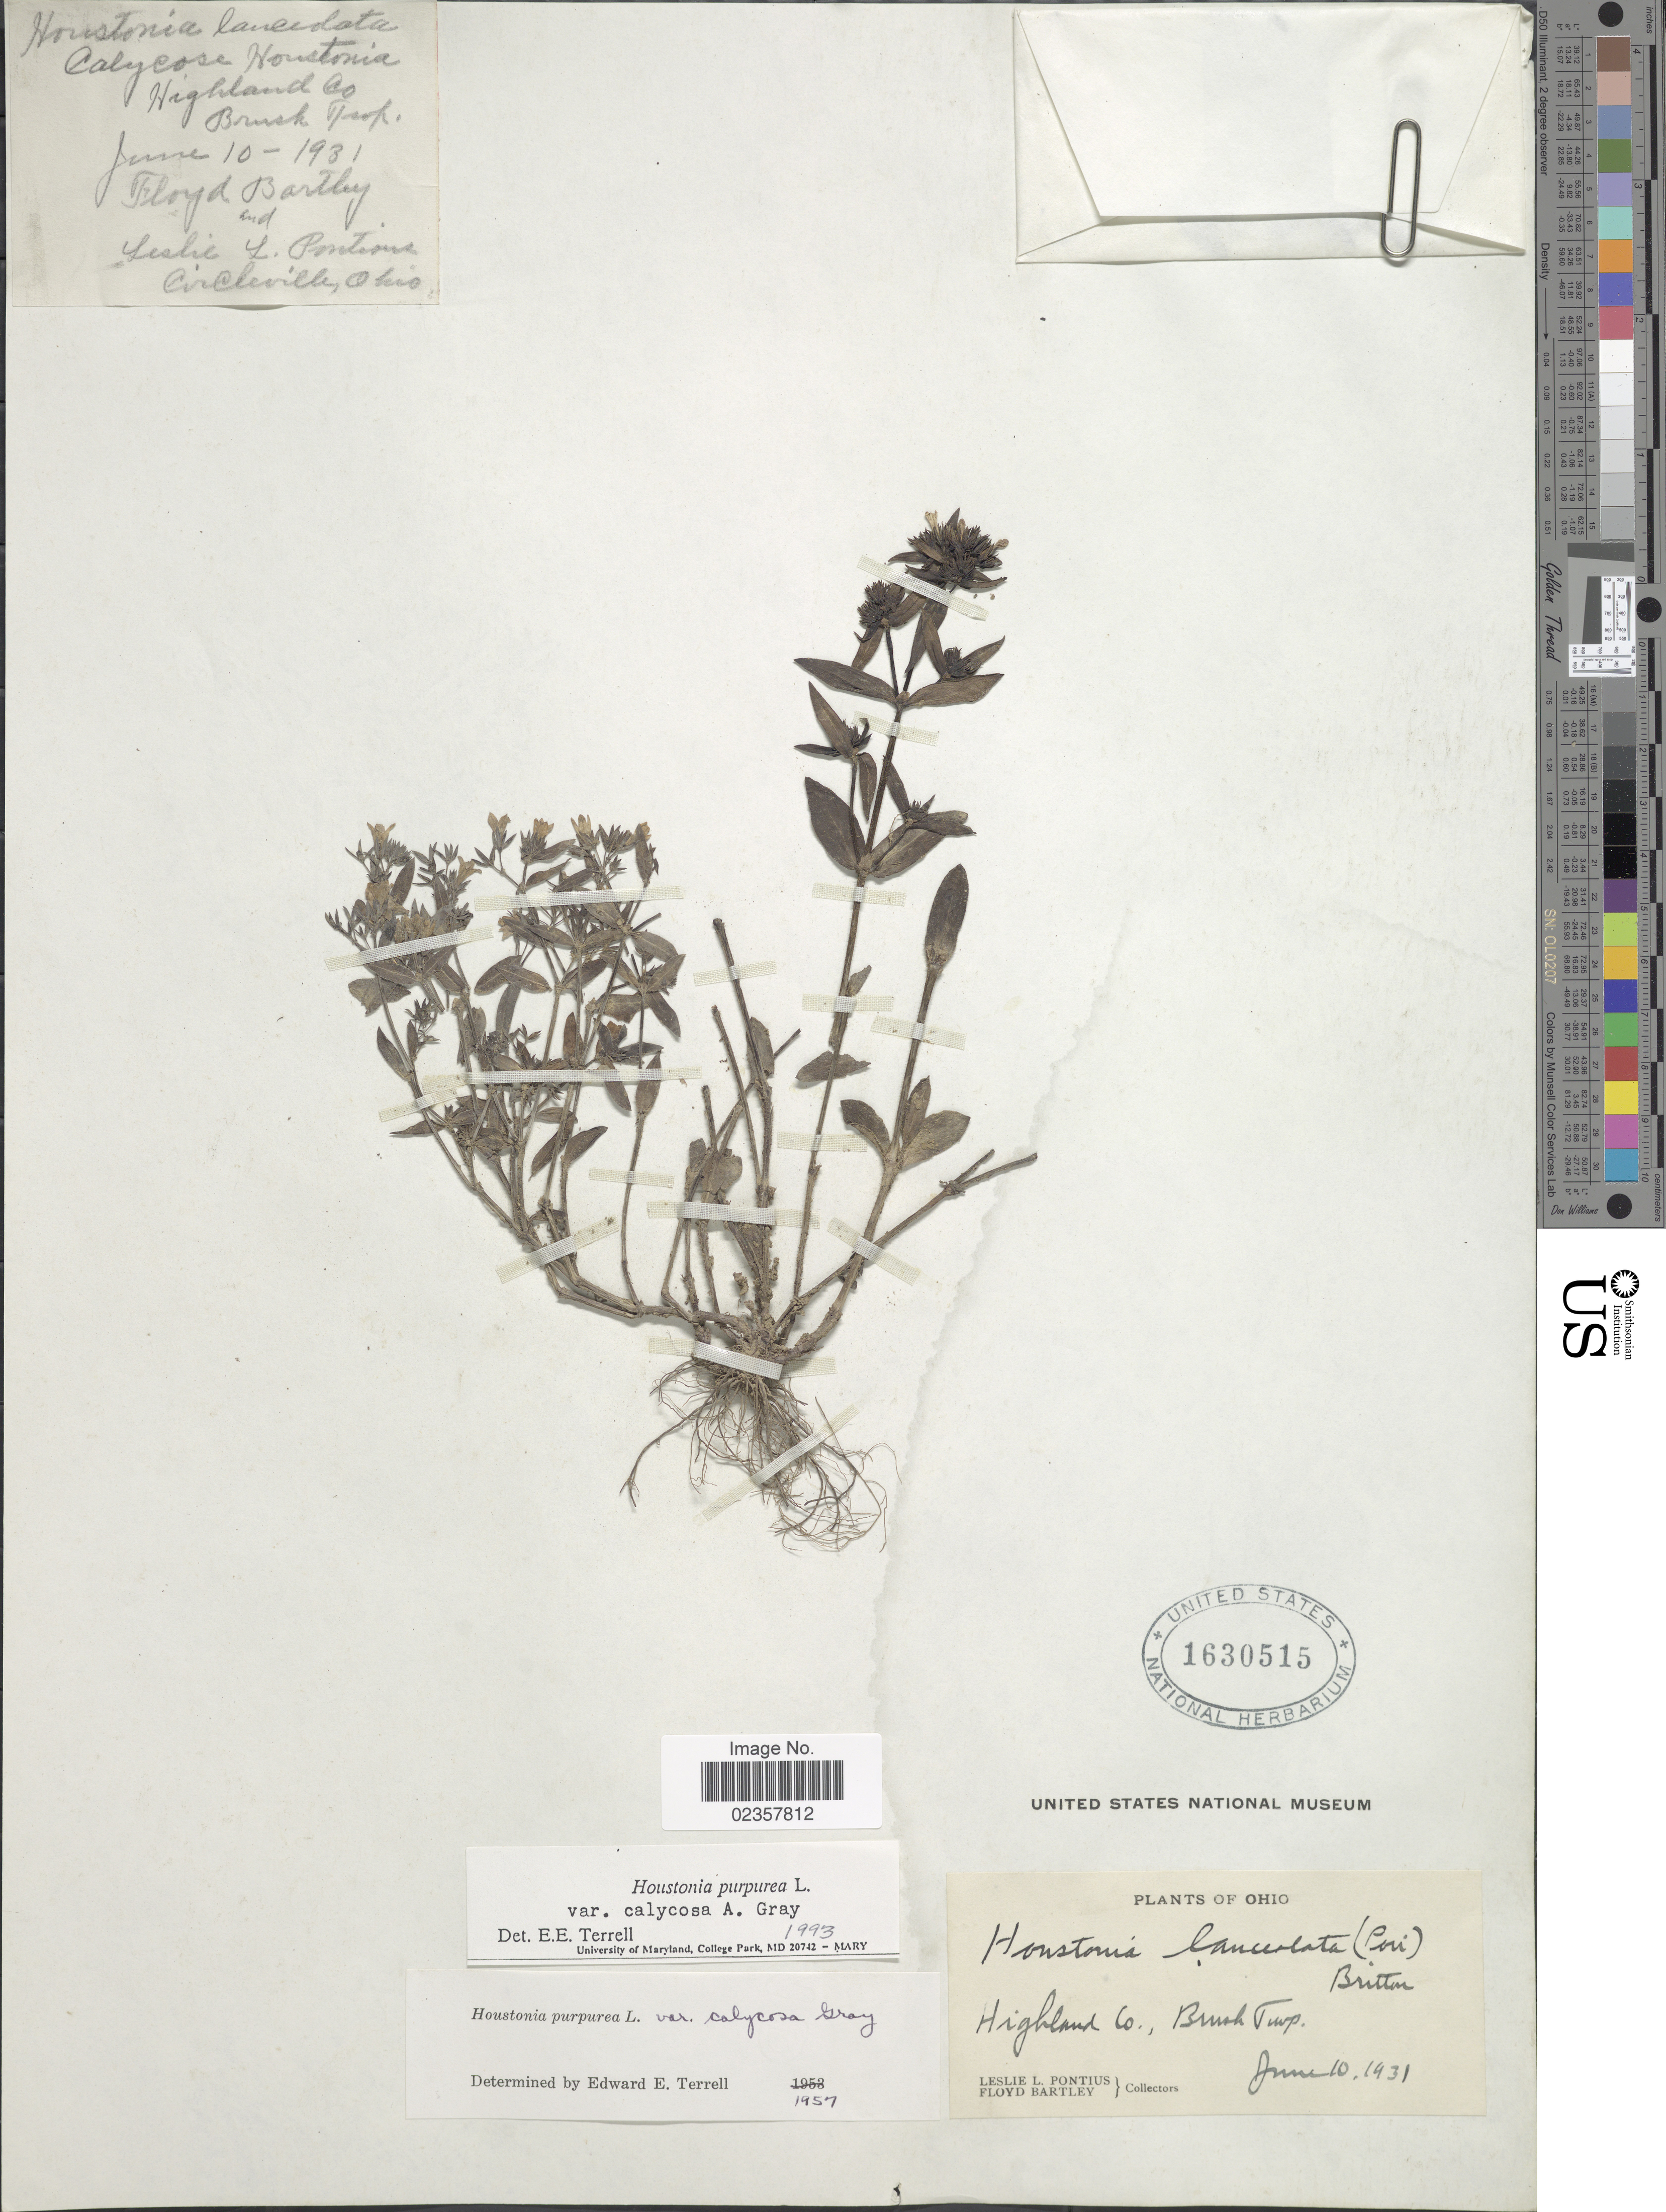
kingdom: Plantae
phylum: Tracheophyta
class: Magnoliopsida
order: Gentianales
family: Rubiaceae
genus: Houstonia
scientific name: Houstonia purpurea var. calycosa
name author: A. Gray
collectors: L. L. Pontious & F. Bartley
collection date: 1931-06-10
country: United States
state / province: Ohio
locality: Ohio, Highland Co., Brush Twp.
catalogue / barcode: US 1630515